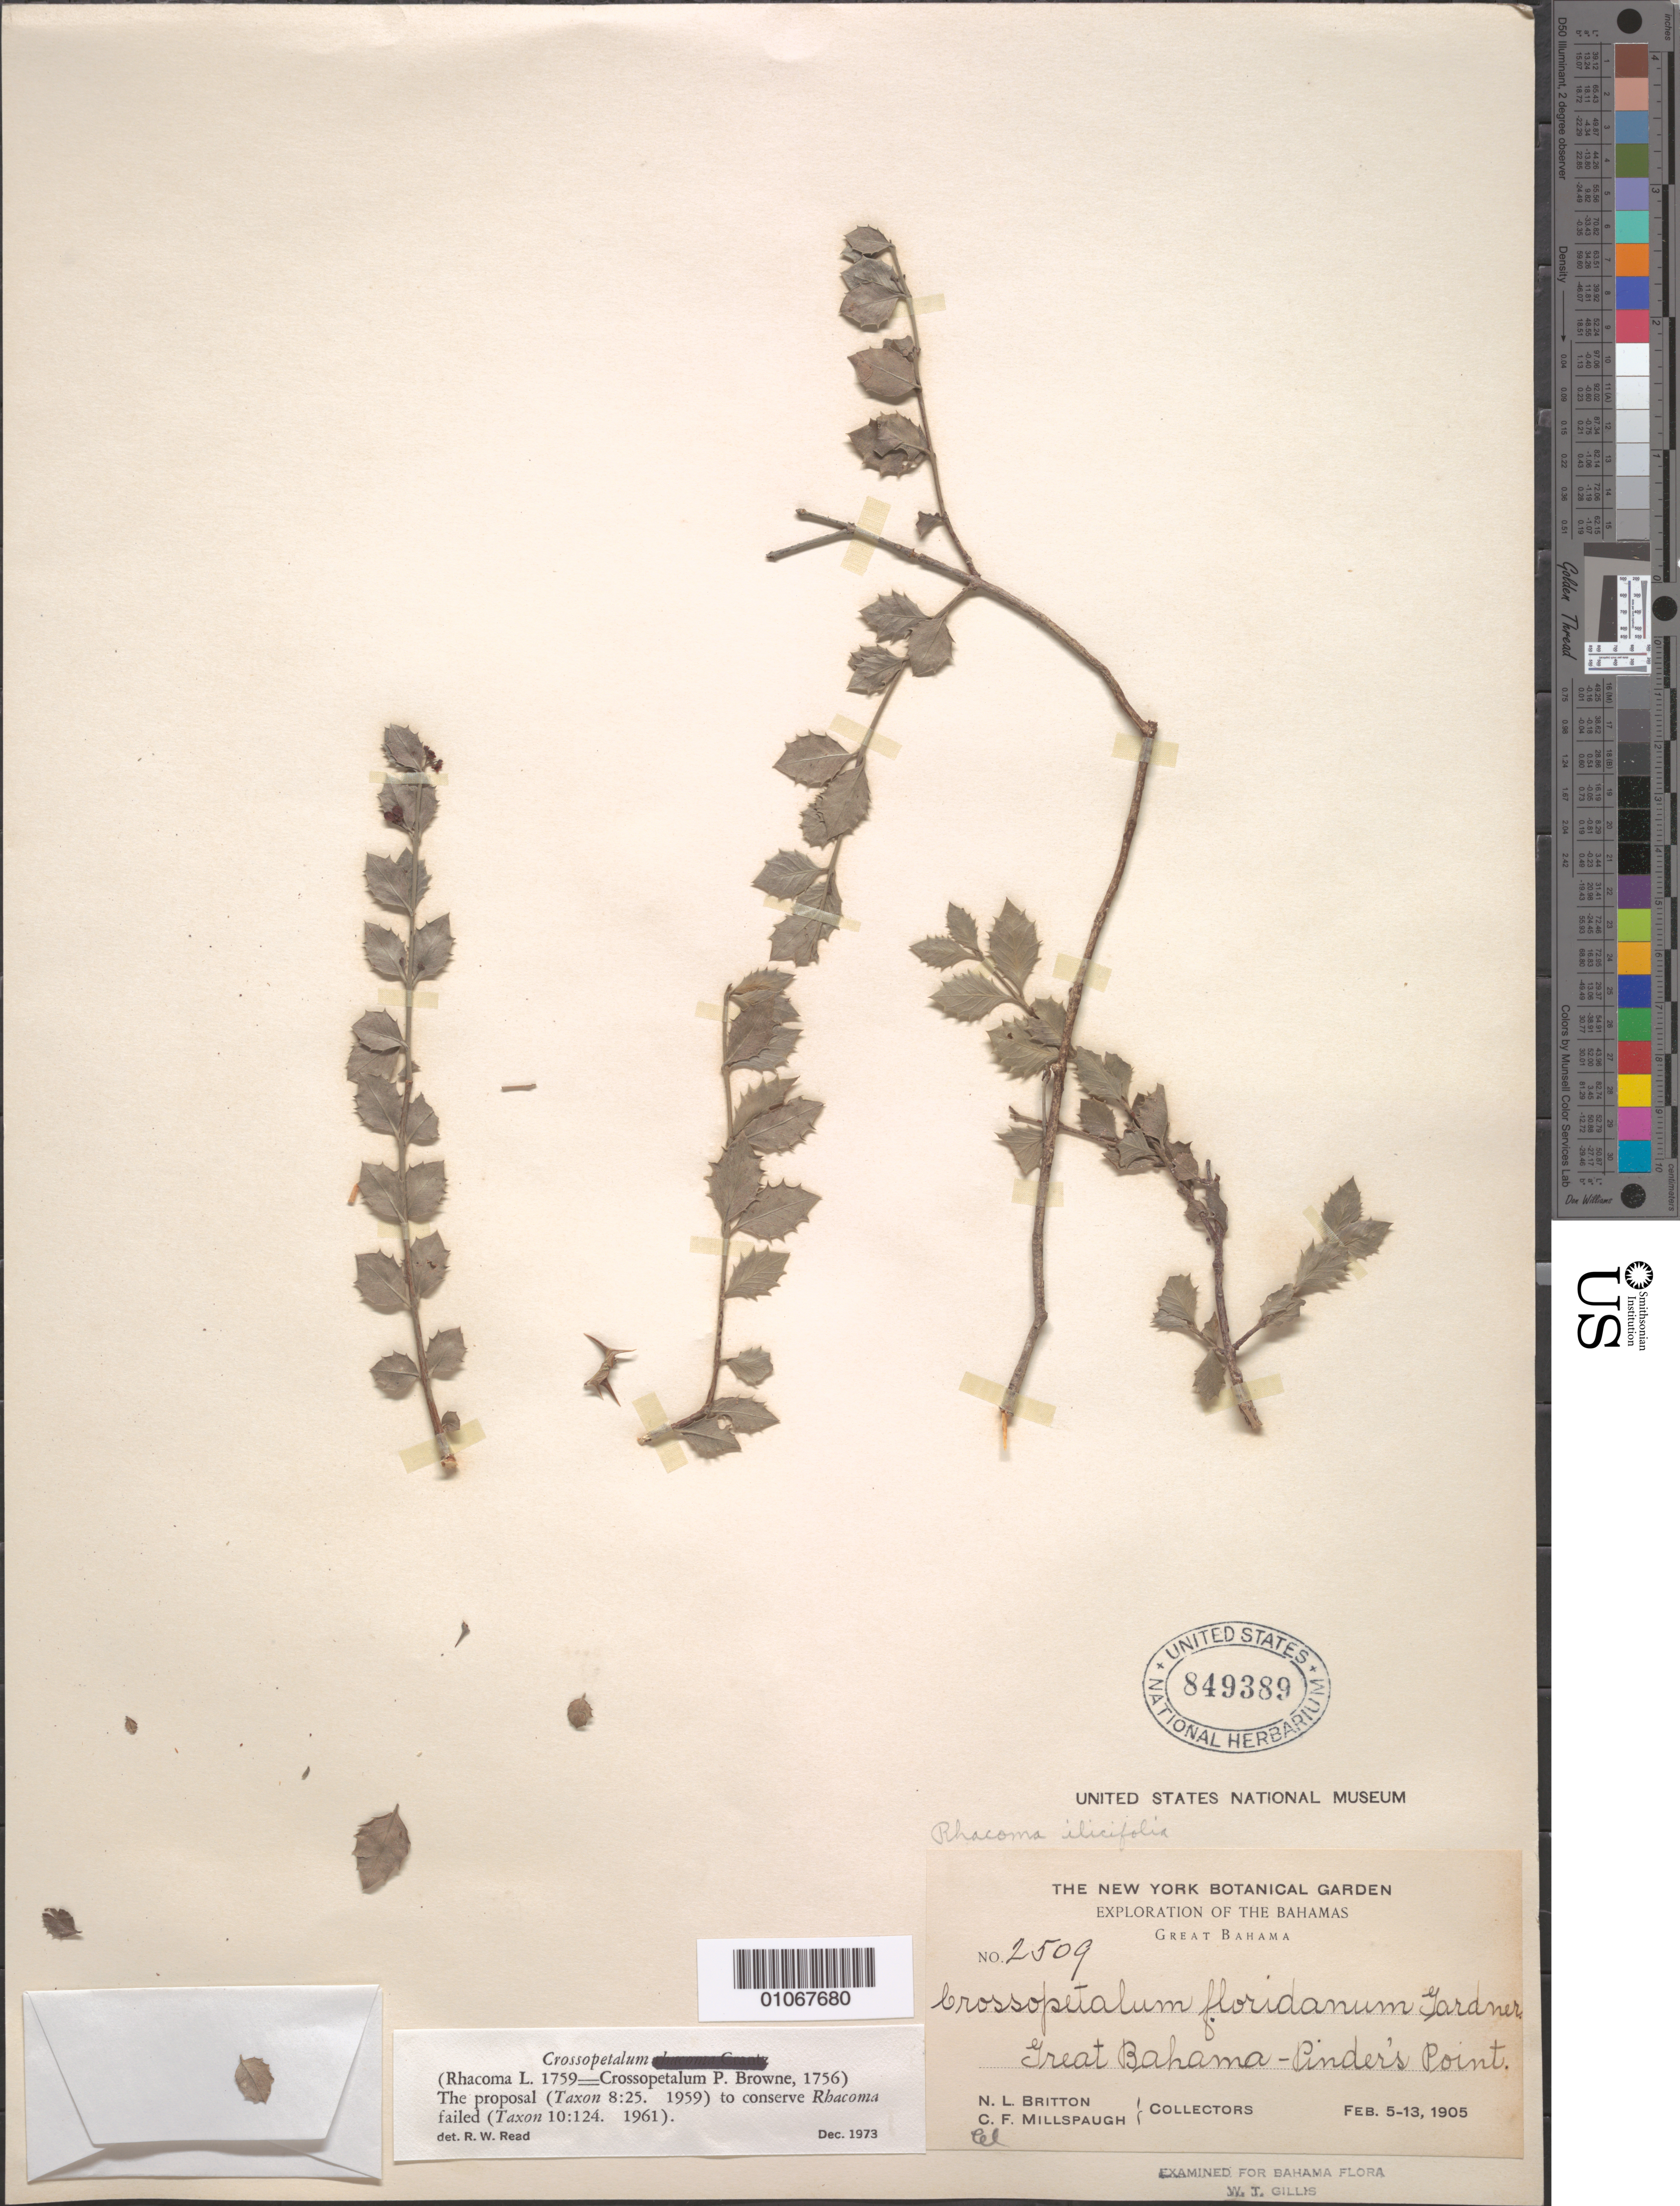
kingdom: Plantae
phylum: Tracheophyta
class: Magnoliopsida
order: Celastrales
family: Celastraceae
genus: Crossopetalum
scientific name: Crossopetalum ilicifolium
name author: (Poir.) Kuntze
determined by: Strong, Mark T., (BOT), Smithsonian Institution - National Museum of Natural History (UNITED STATES)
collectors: N. Britton & C. F. Millspaugh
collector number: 2509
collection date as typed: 05 Feb 1905 to 13 Feb 1905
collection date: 1905-02-05/1905-02-13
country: Bahamas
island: Great Bahama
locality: Pinder's Point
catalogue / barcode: US 849389